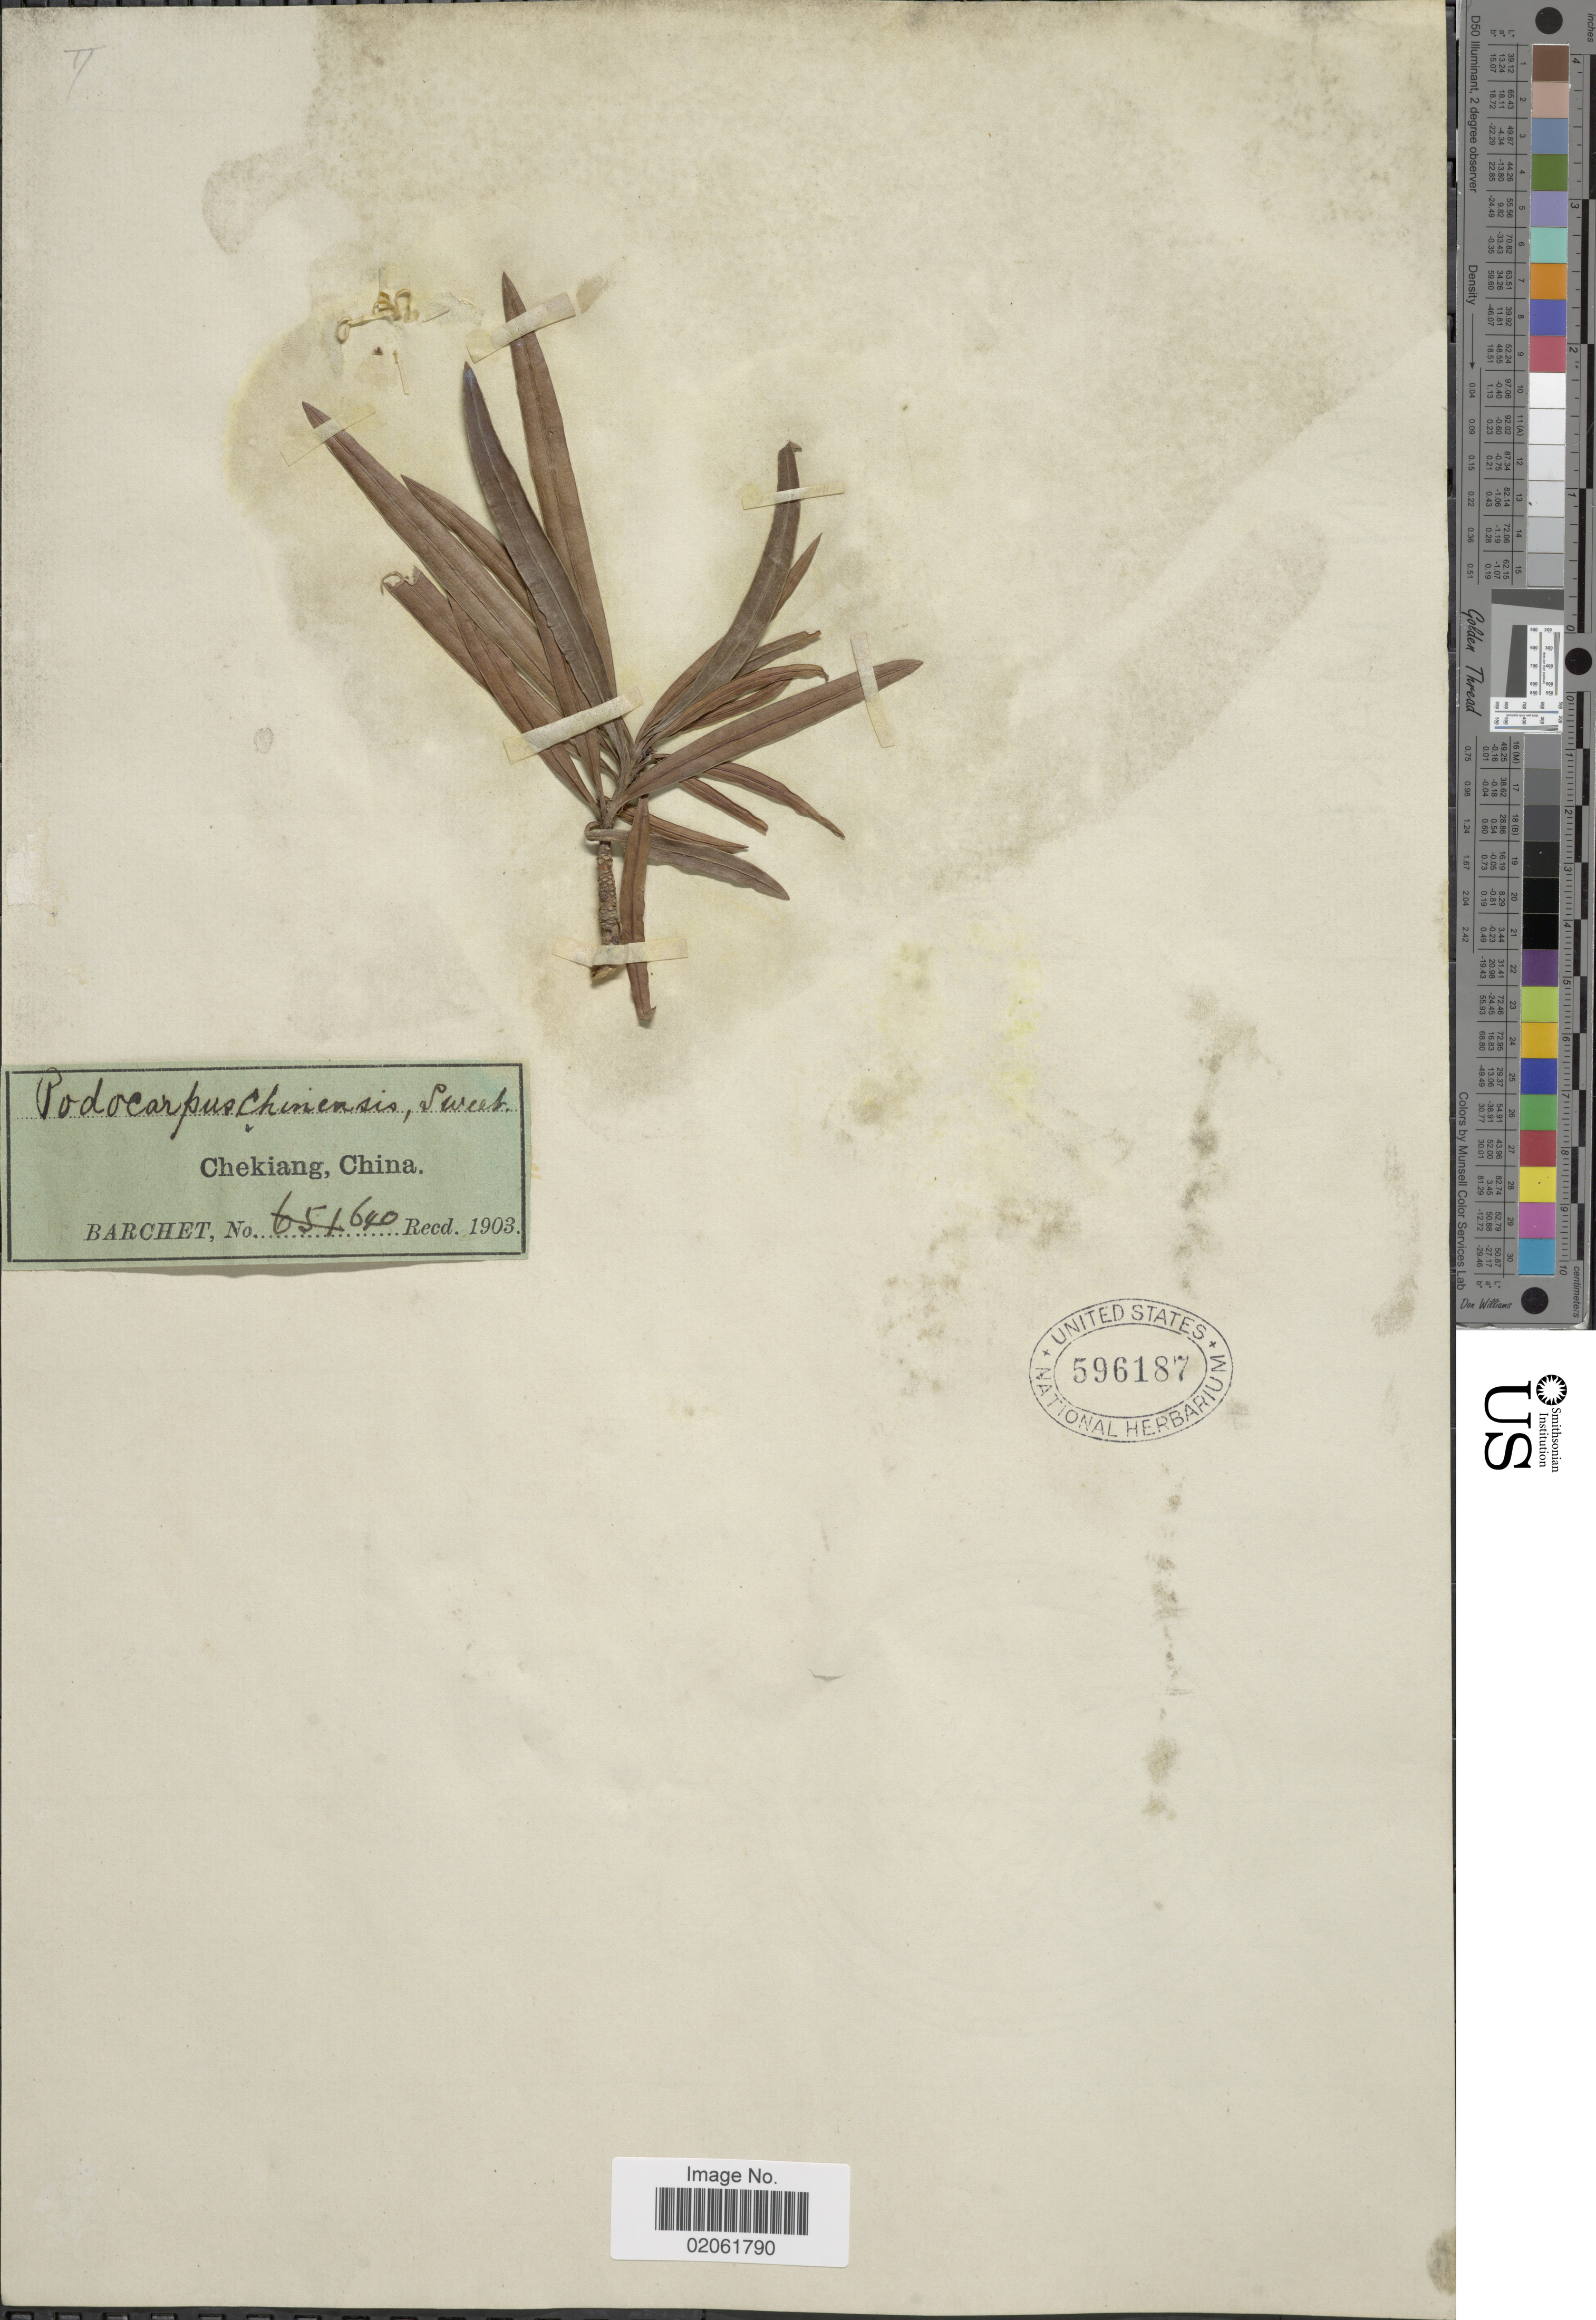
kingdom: Plantae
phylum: Tracheophyta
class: Pinopsida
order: Pinales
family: Podocarpaceae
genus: Podocarpus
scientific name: Podocarpus macrophyllus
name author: (Thunb.) Sweet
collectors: Barchet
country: China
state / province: Zhejiang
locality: Chekiang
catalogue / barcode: US 596187